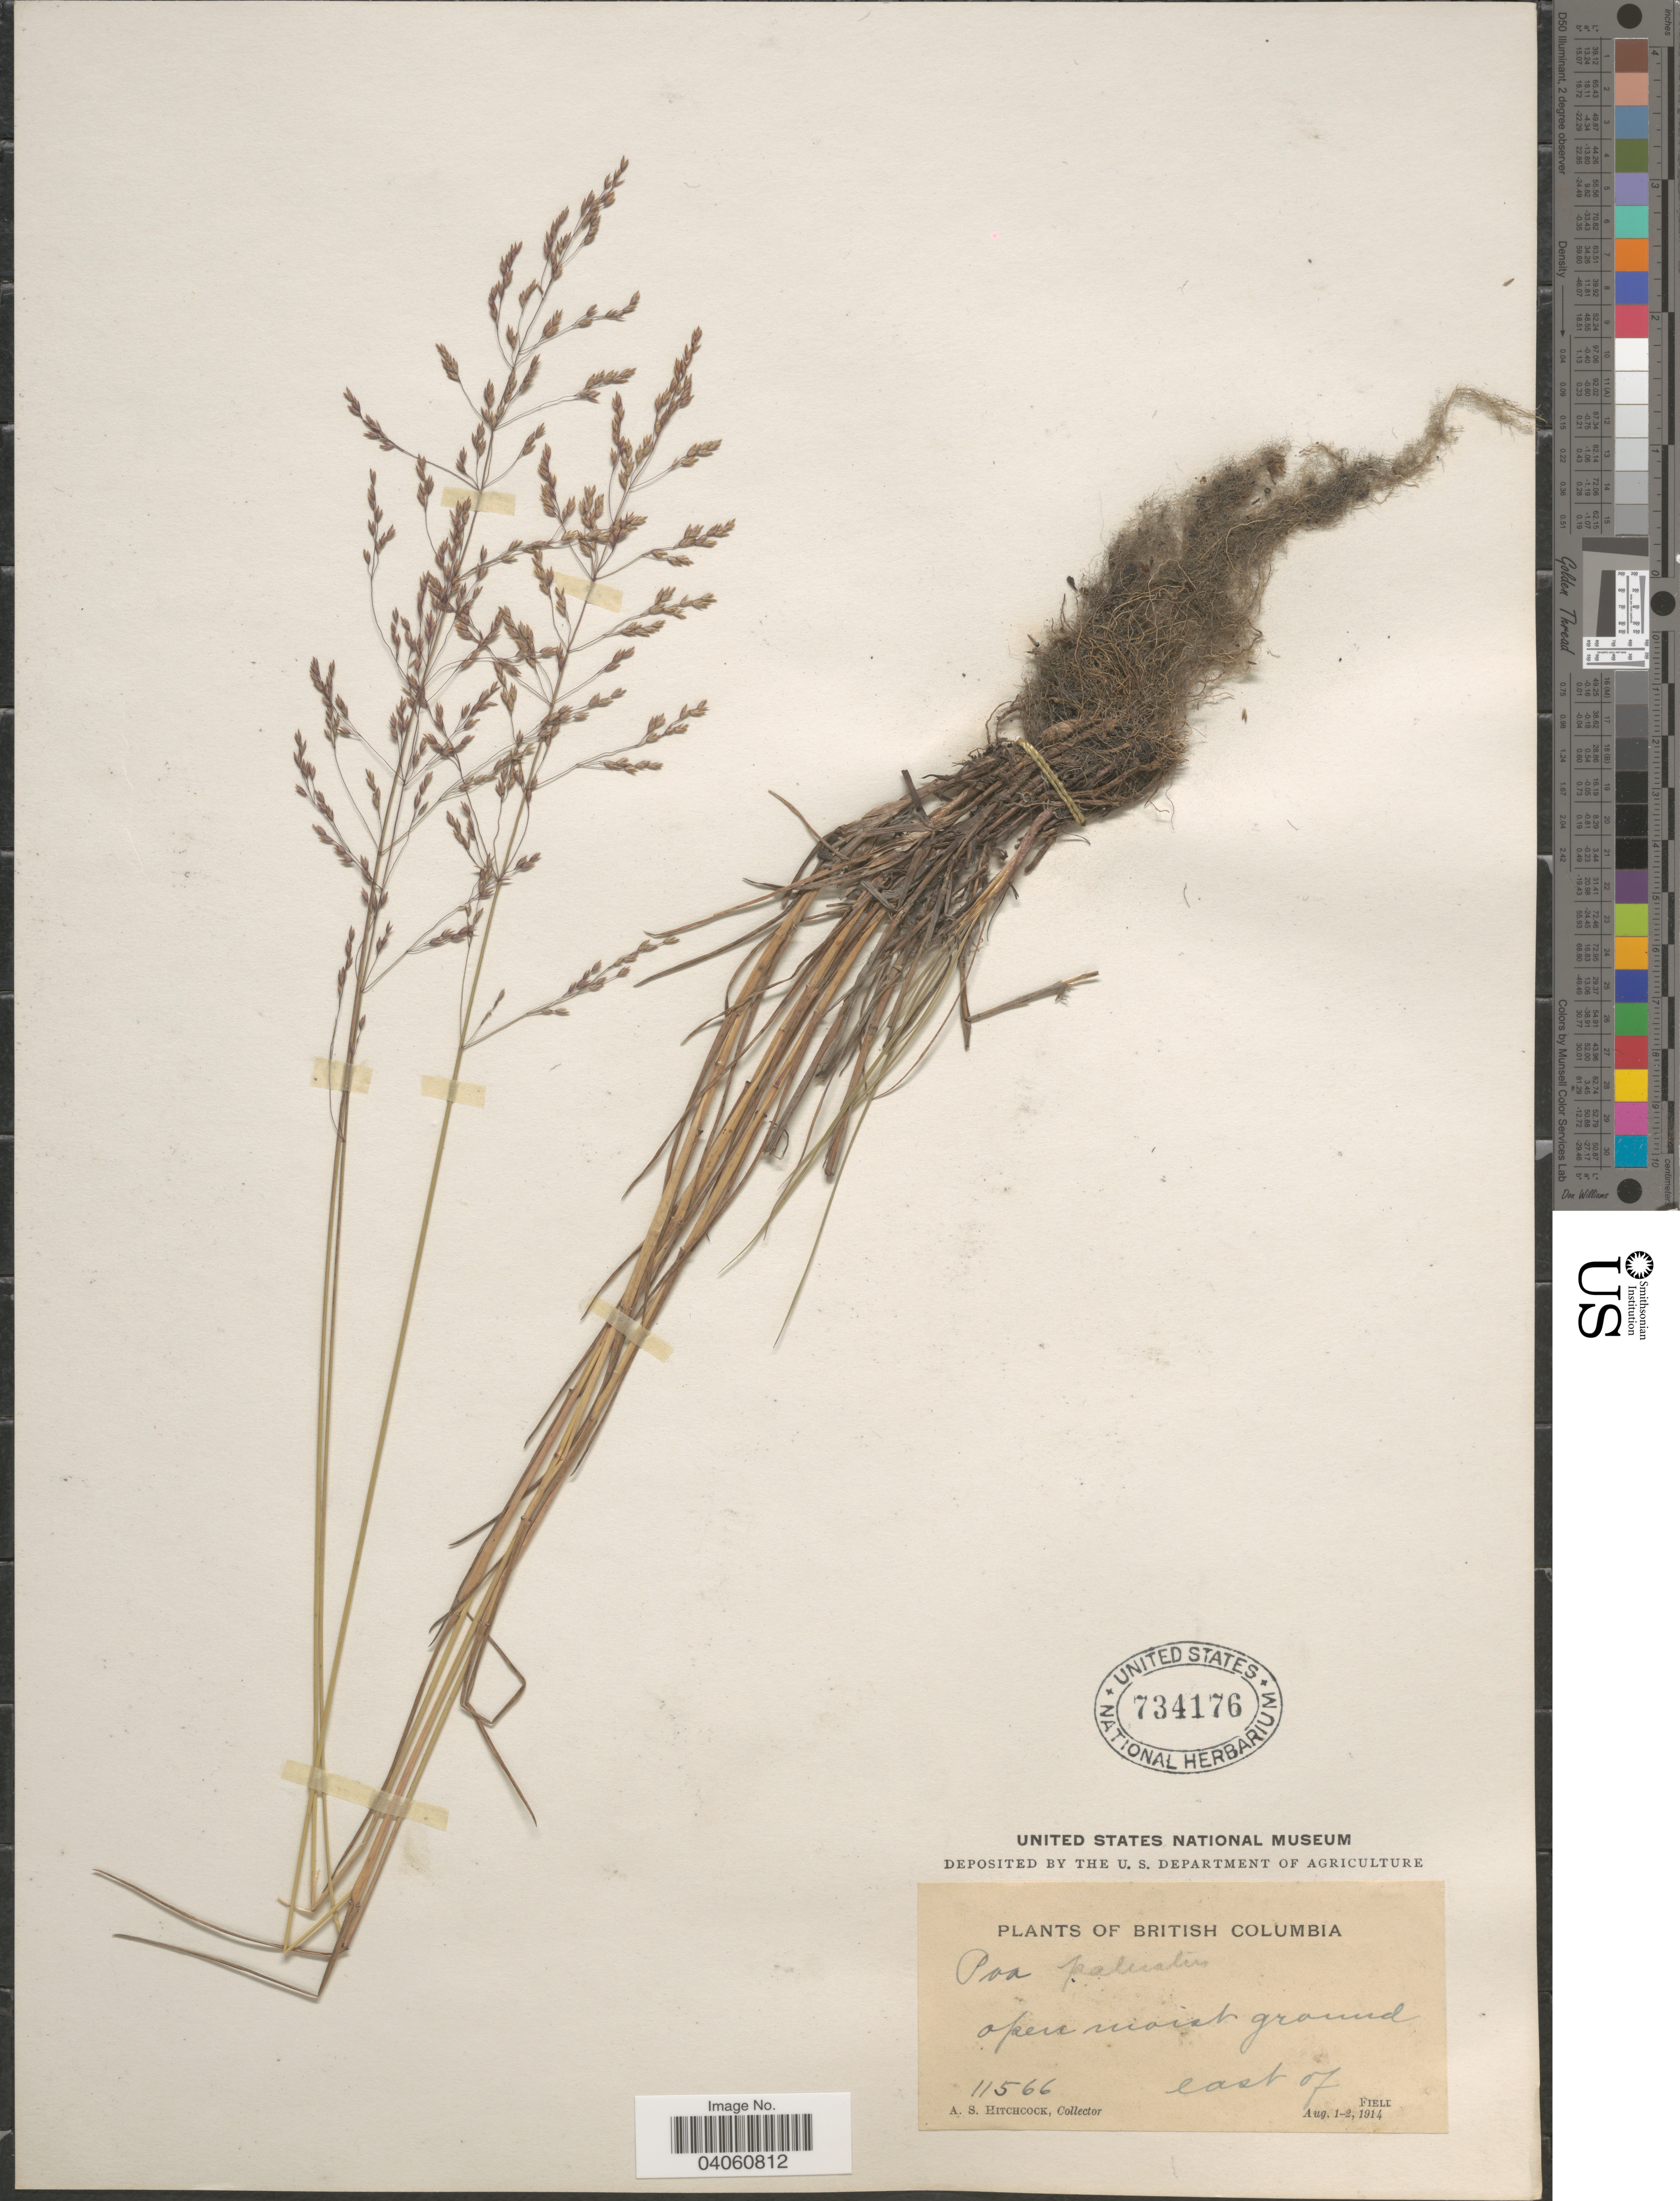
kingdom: Plantae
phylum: Tracheophyta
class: Liliopsida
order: Poales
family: Poaceae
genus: Poa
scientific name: Poa palustris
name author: L.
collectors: A. S. Hitchcock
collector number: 11566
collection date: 1914-08-01/1914-08-02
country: Canada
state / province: British Columbia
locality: East of Field.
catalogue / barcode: US 734176